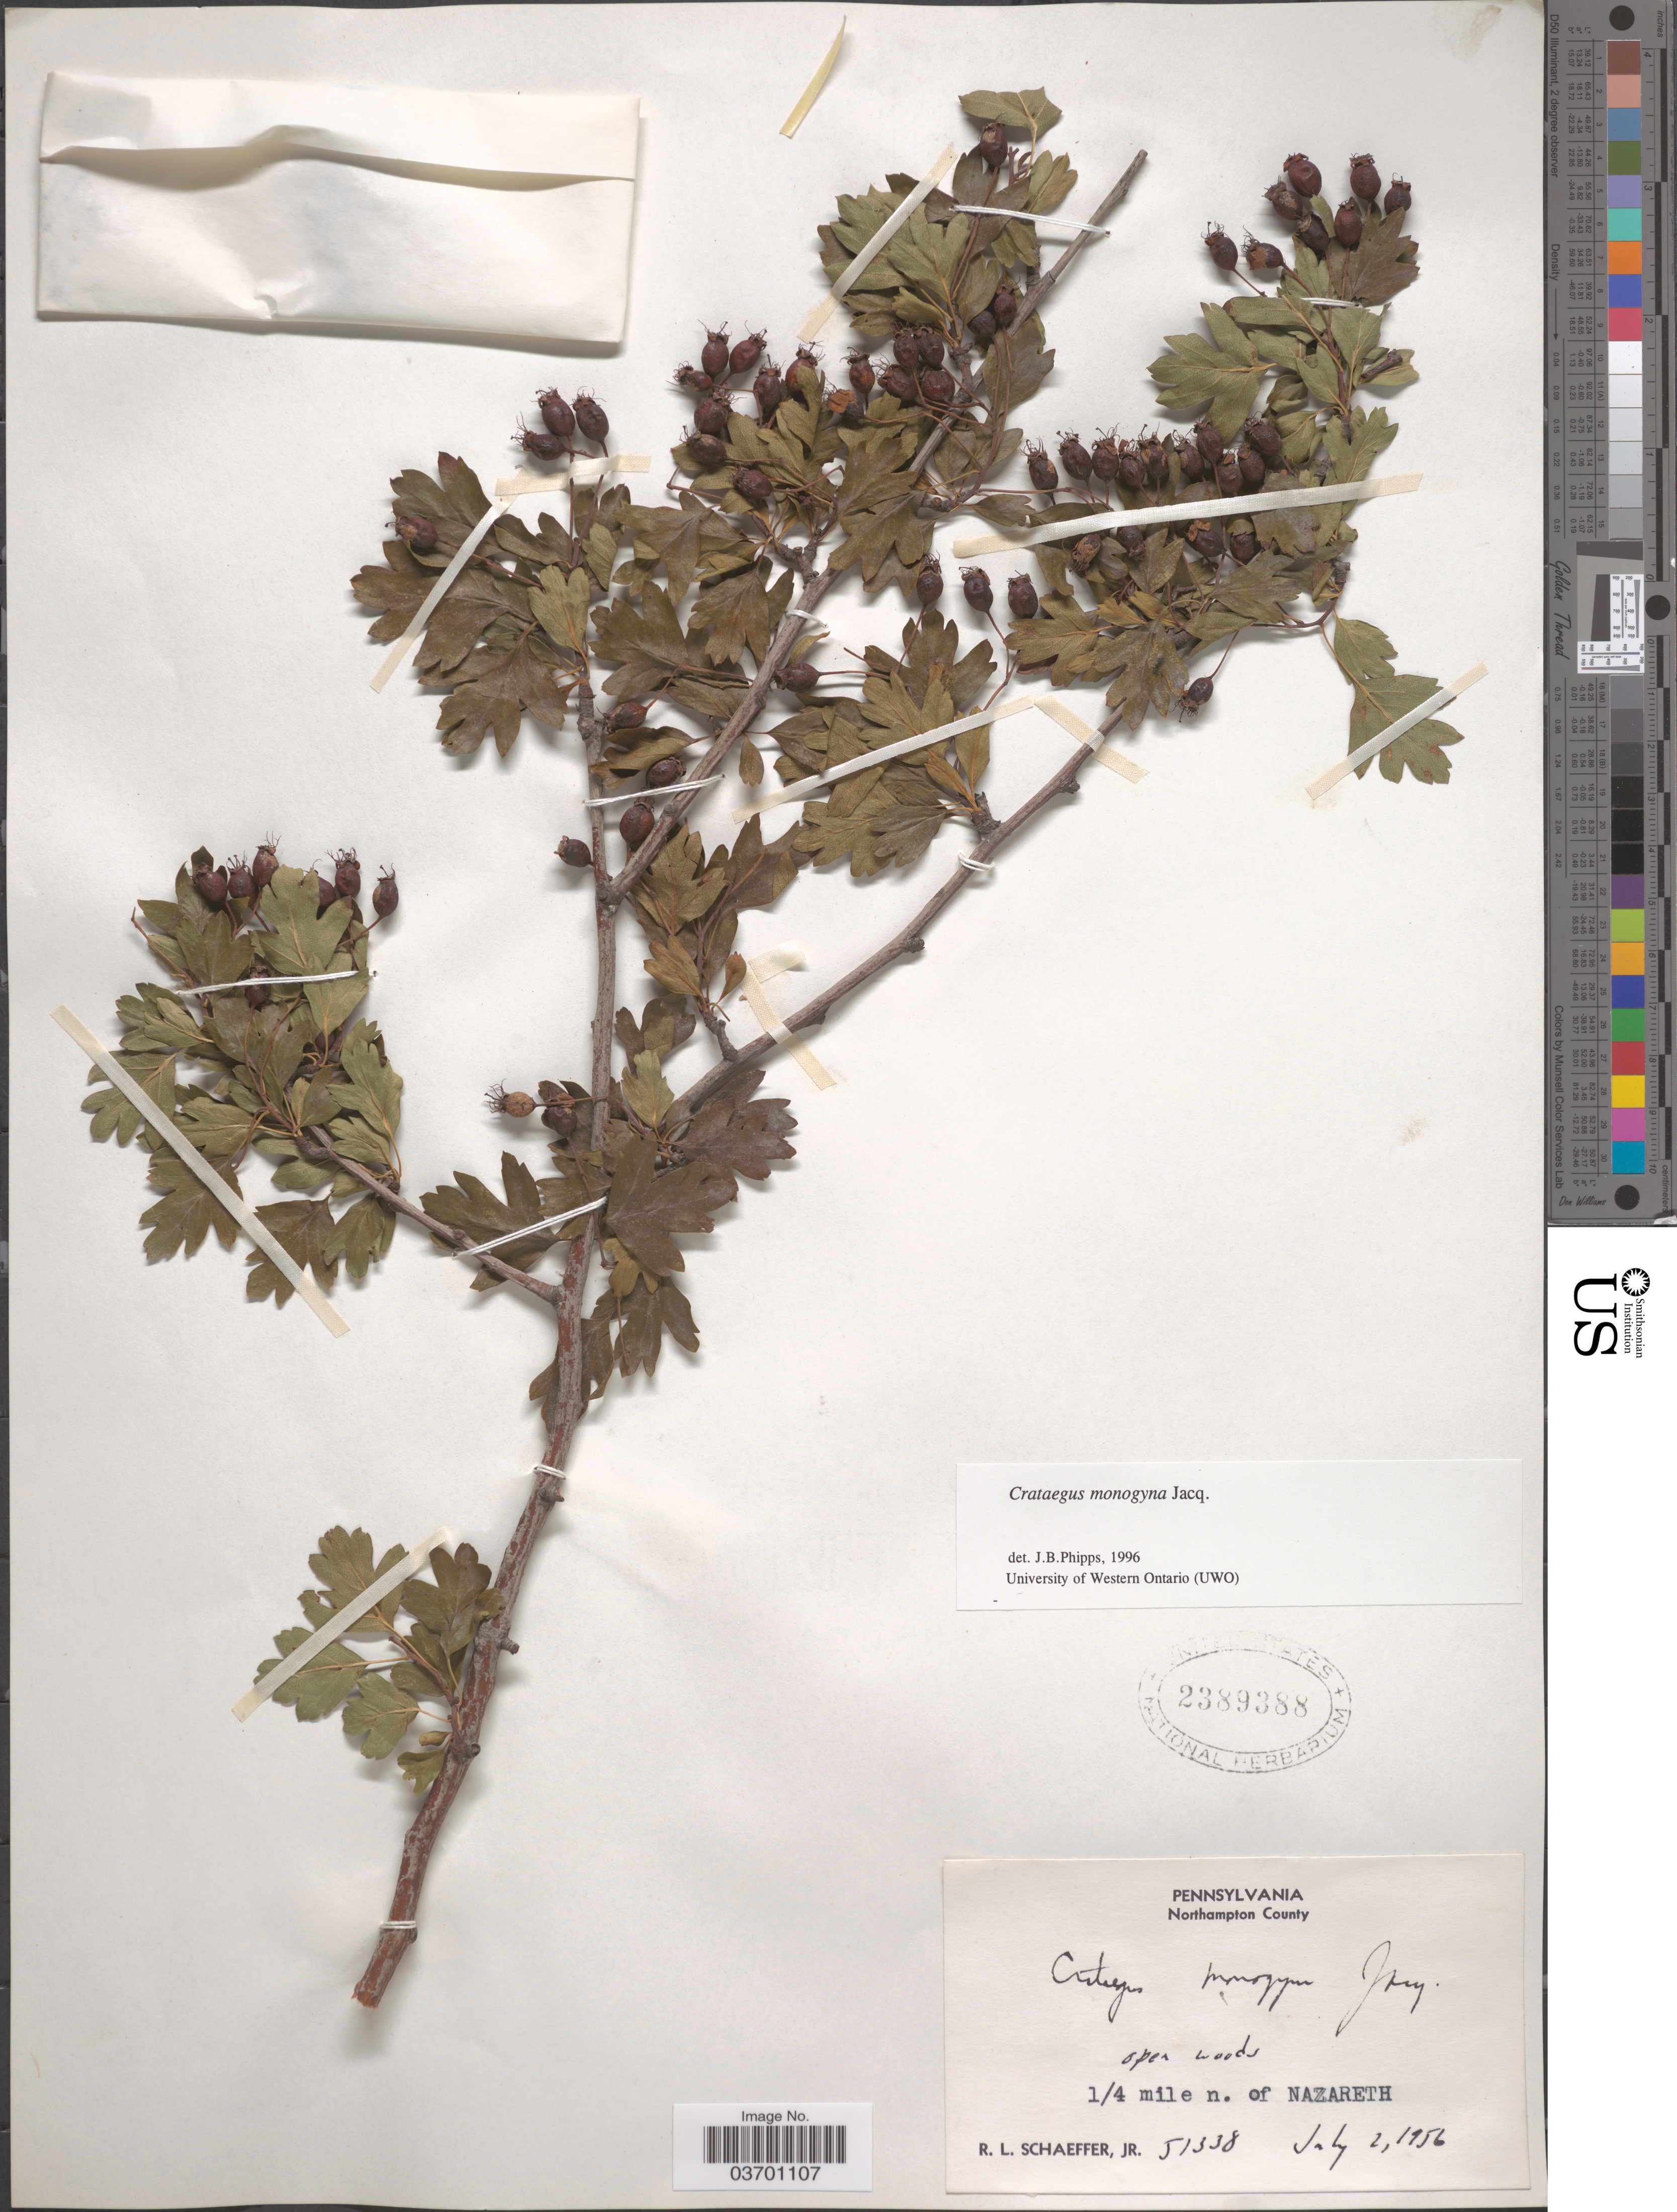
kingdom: Plantae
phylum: Tracheophyta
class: Magnoliopsida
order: Rosales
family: Rosaceae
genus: Crataegus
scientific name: Crataegus monogyna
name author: Lindin.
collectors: R. L. Schaeffer Jr.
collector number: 51338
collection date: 1956-07-02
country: United States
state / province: Pennsylvania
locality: Northampton County. ¼ mile n. of Nazareth.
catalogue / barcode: US 2389388